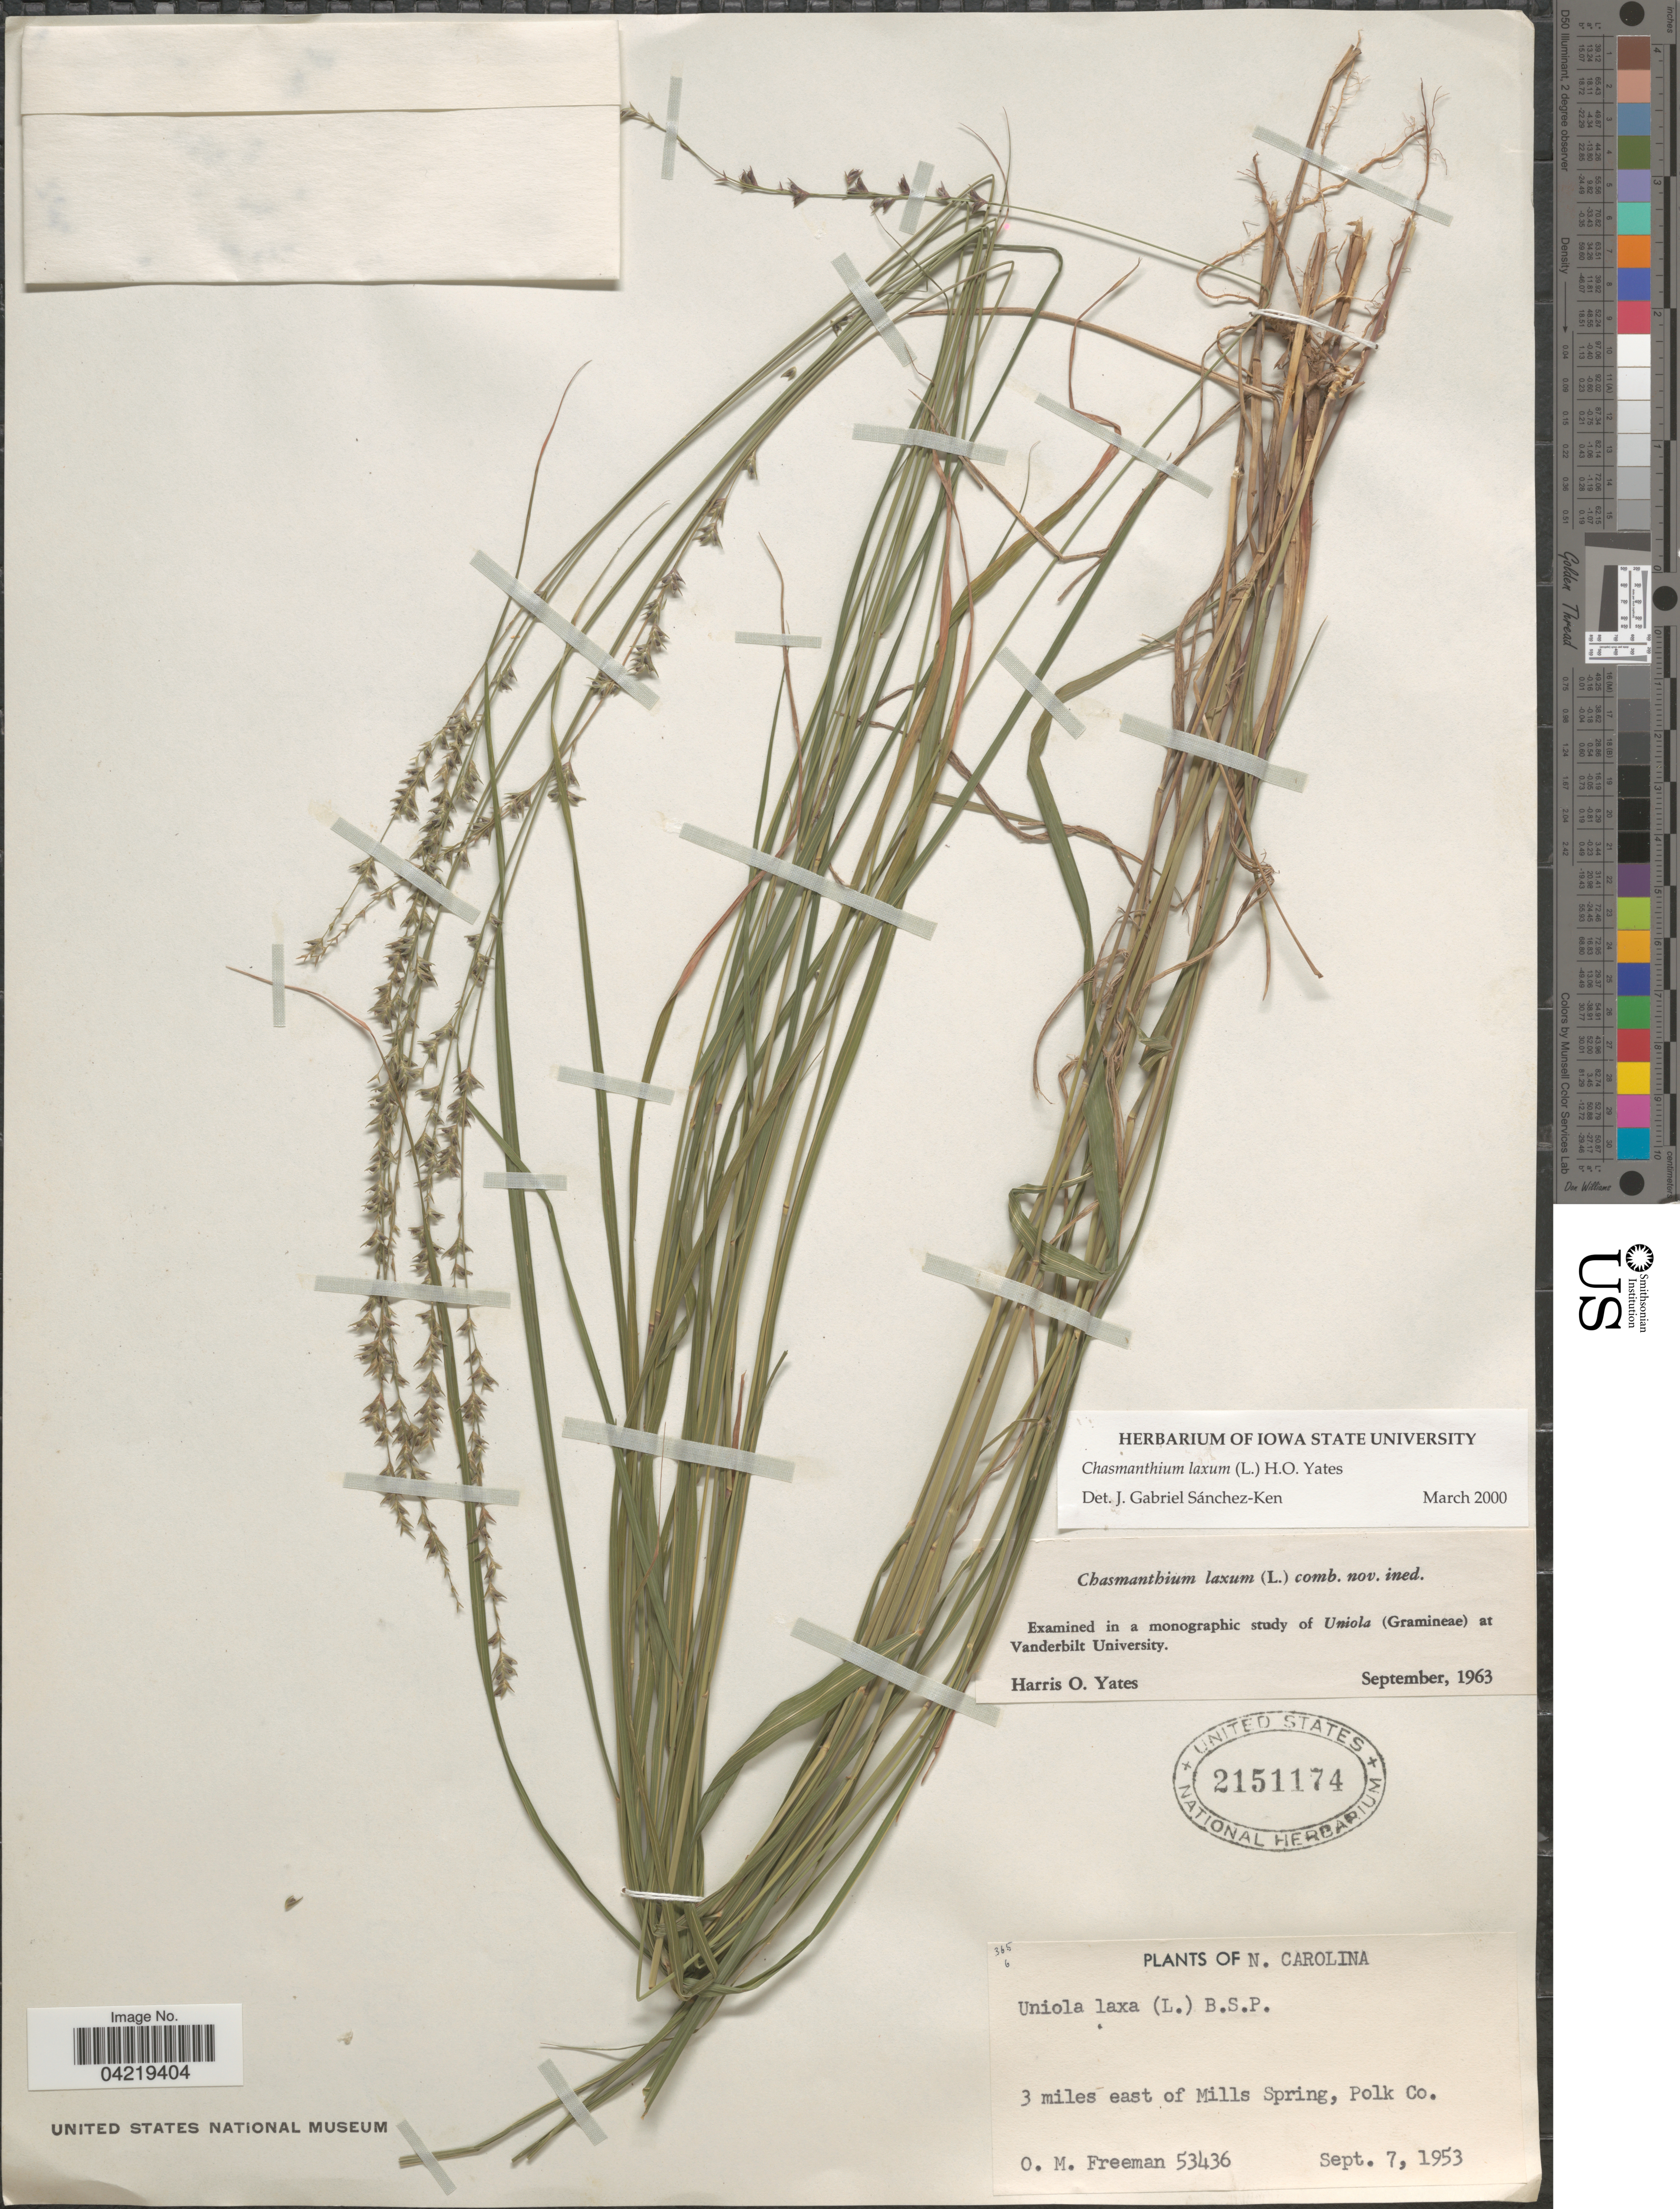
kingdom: Plantae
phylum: Tracheophyta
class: Liliopsida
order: Poales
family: Poaceae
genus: Chasmanthium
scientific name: Chasmanthium laxum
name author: (L.) H.O. Yates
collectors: O. Freeman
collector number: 53436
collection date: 1953-09-07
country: United States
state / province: North Carolina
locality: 3 miles east of Mills Spring, Polk Co.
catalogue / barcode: US 2151174